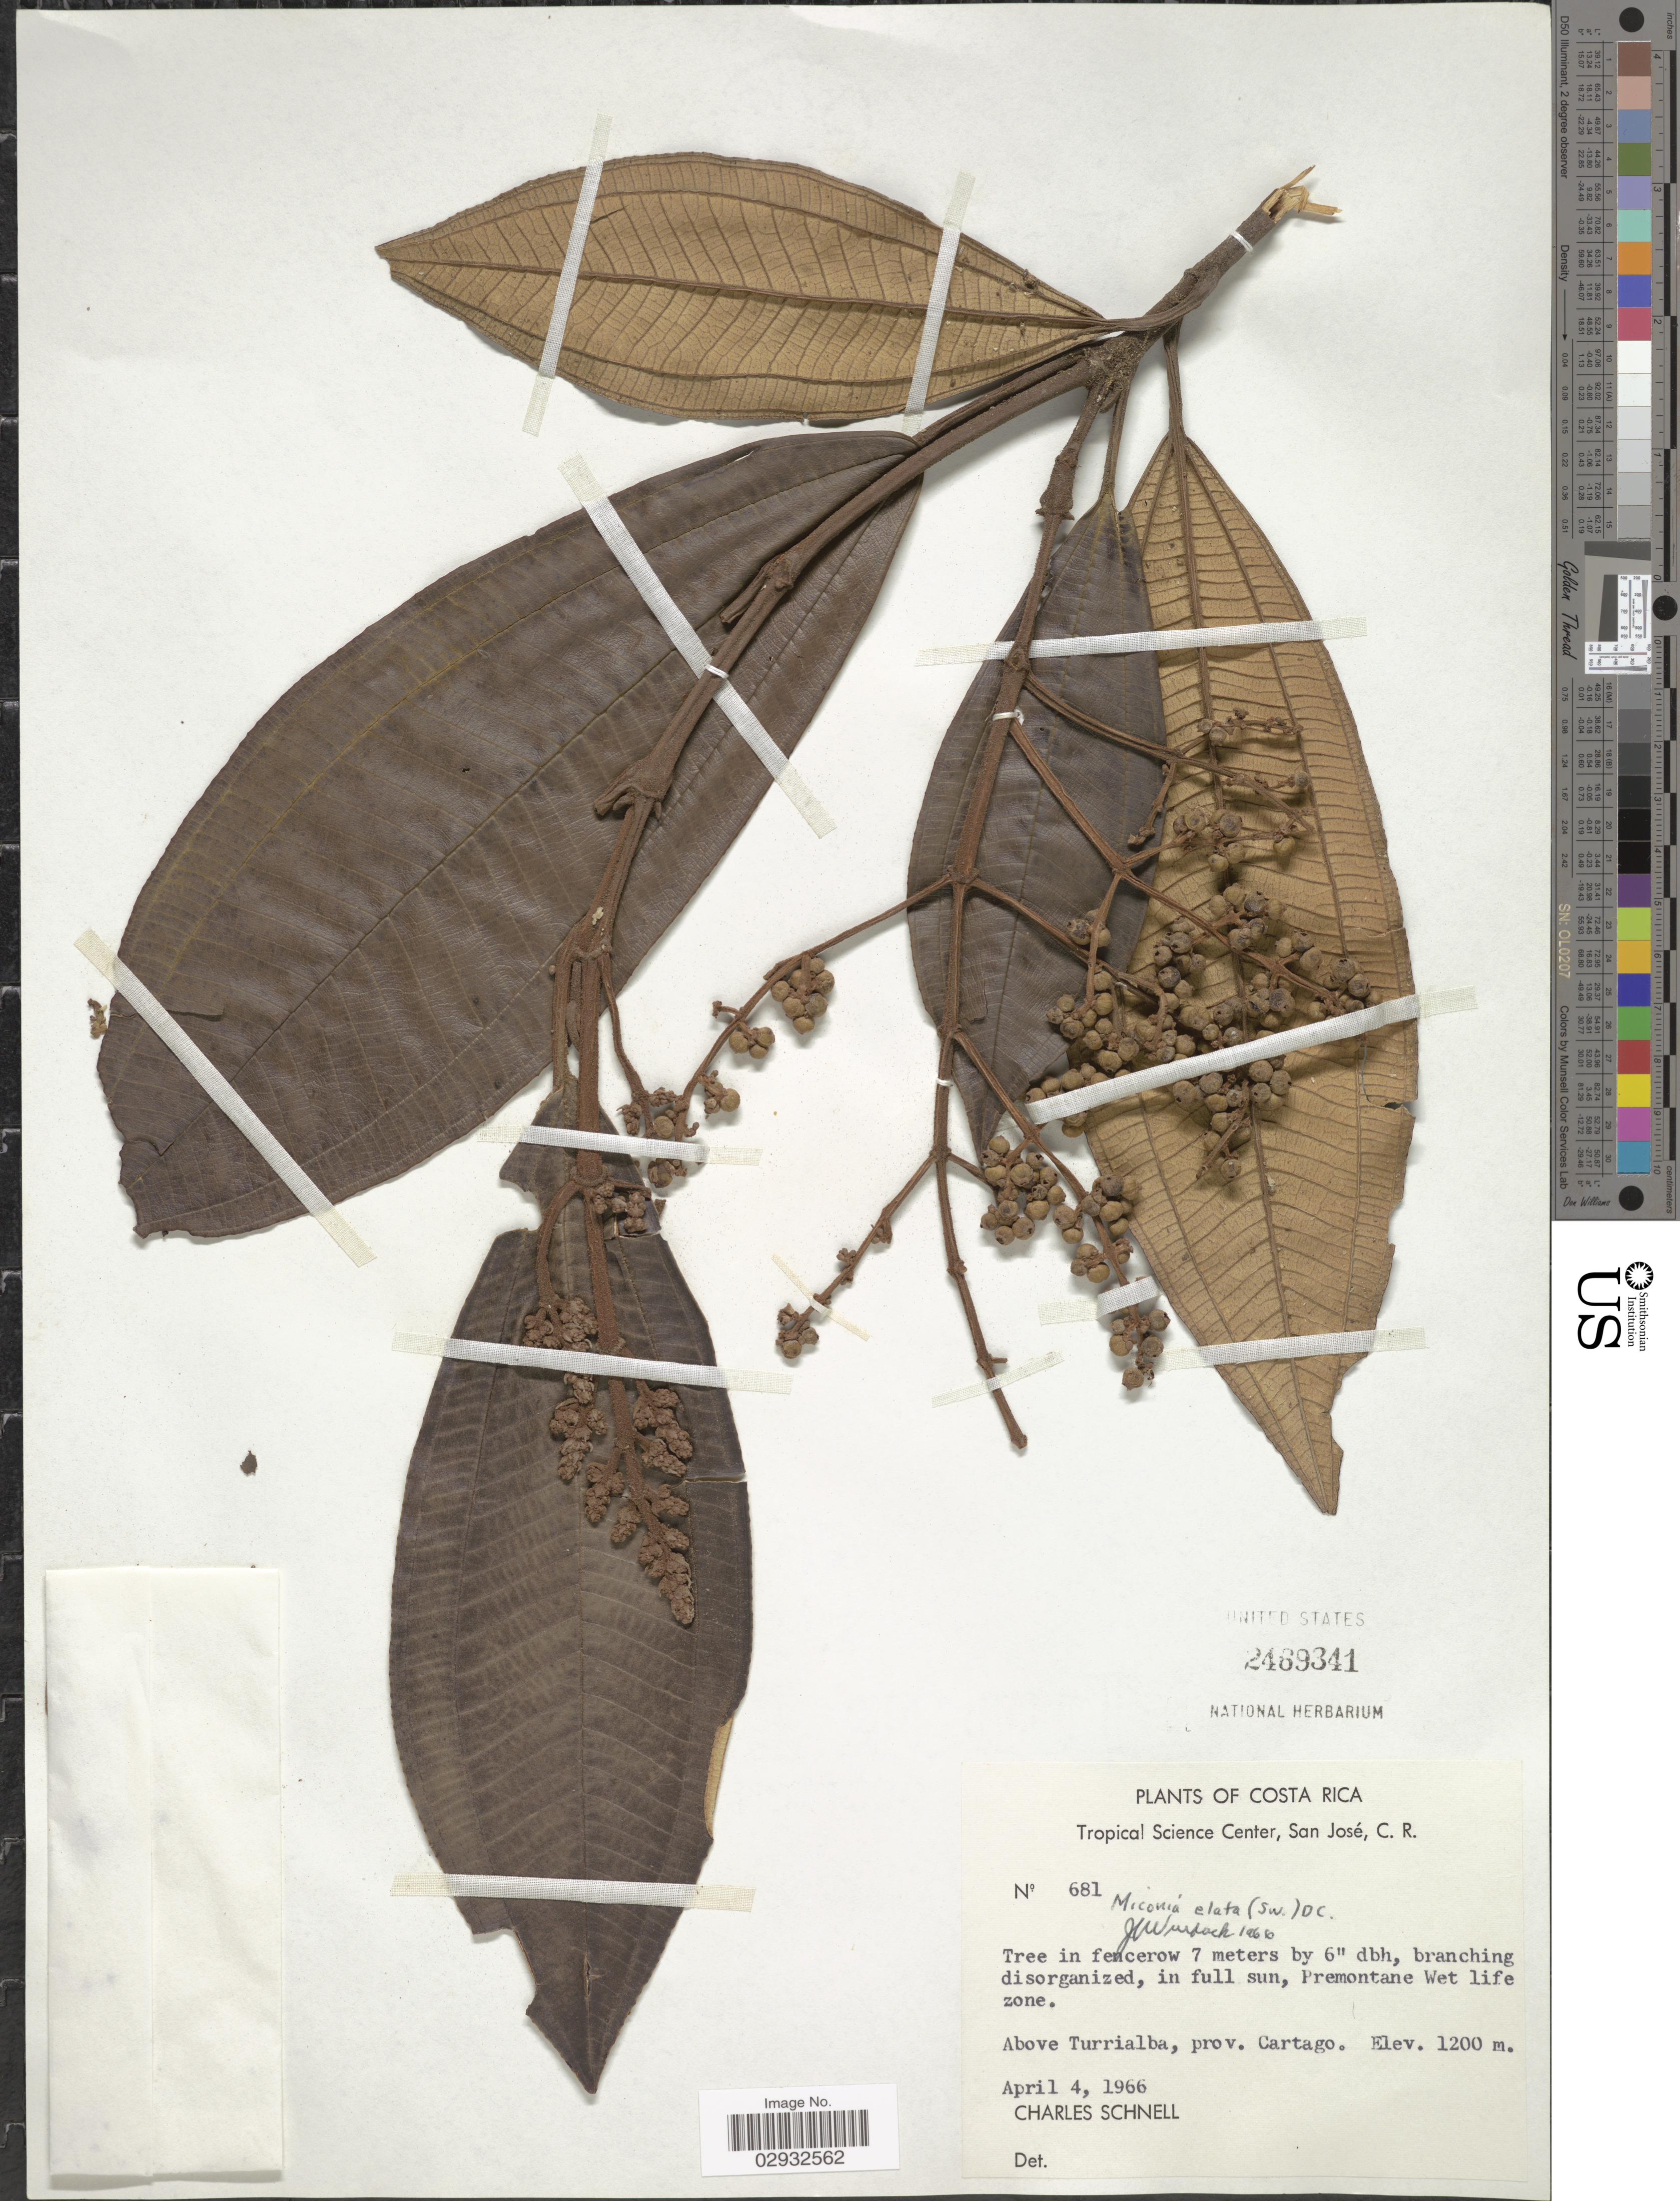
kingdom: Plantae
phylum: Tracheophyta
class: Magnoliopsida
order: Myrtales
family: Melastomataceae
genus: Miconia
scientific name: Miconia elata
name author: (Sw.) DC.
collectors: C. Schnell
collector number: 681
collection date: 1966-04-04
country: Costa Rica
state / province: Cartago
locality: Premontane Wet life zone. Above Turrialba.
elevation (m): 1200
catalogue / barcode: US 2469341